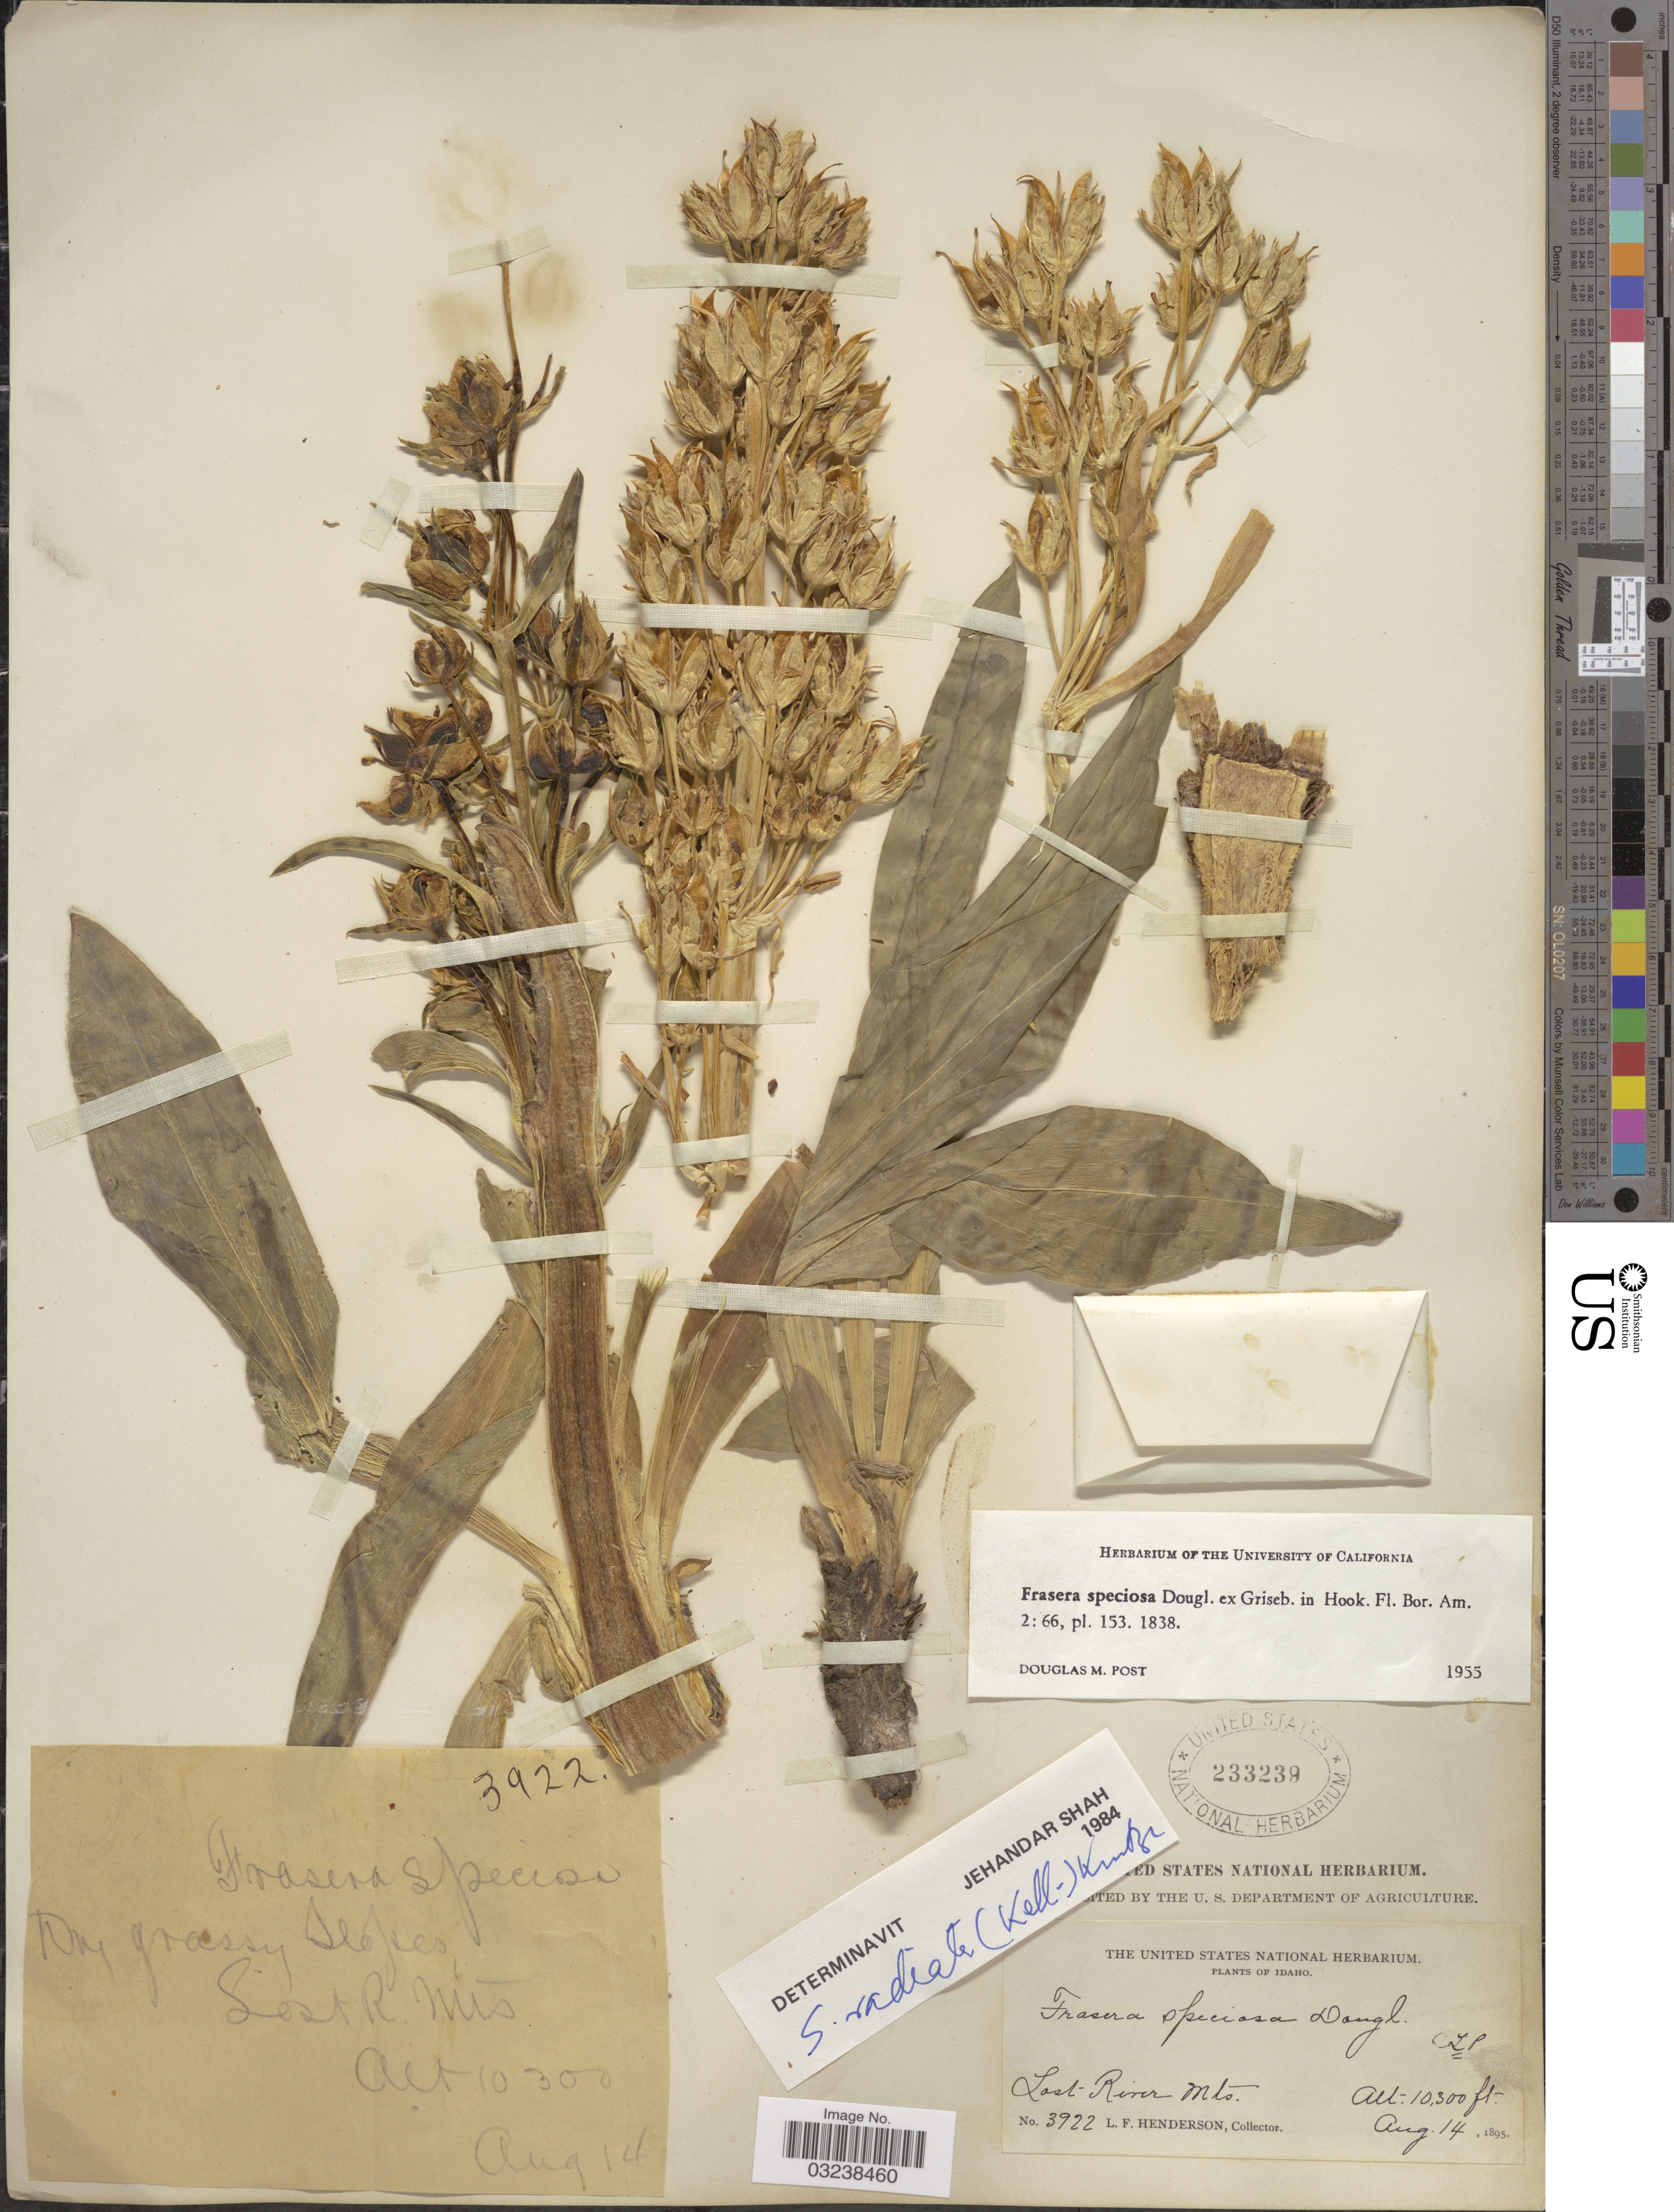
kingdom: Plantae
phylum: Tracheophyta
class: Magnoliopsida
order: Gentianales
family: Gentianaceae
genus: Swertia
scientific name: Swertia radiata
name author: (Kellogg) Kuntze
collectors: L. Henderson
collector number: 3922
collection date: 1895-08-14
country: United States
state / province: Idaho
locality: Lost River Mts.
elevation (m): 3139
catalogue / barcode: US 233239